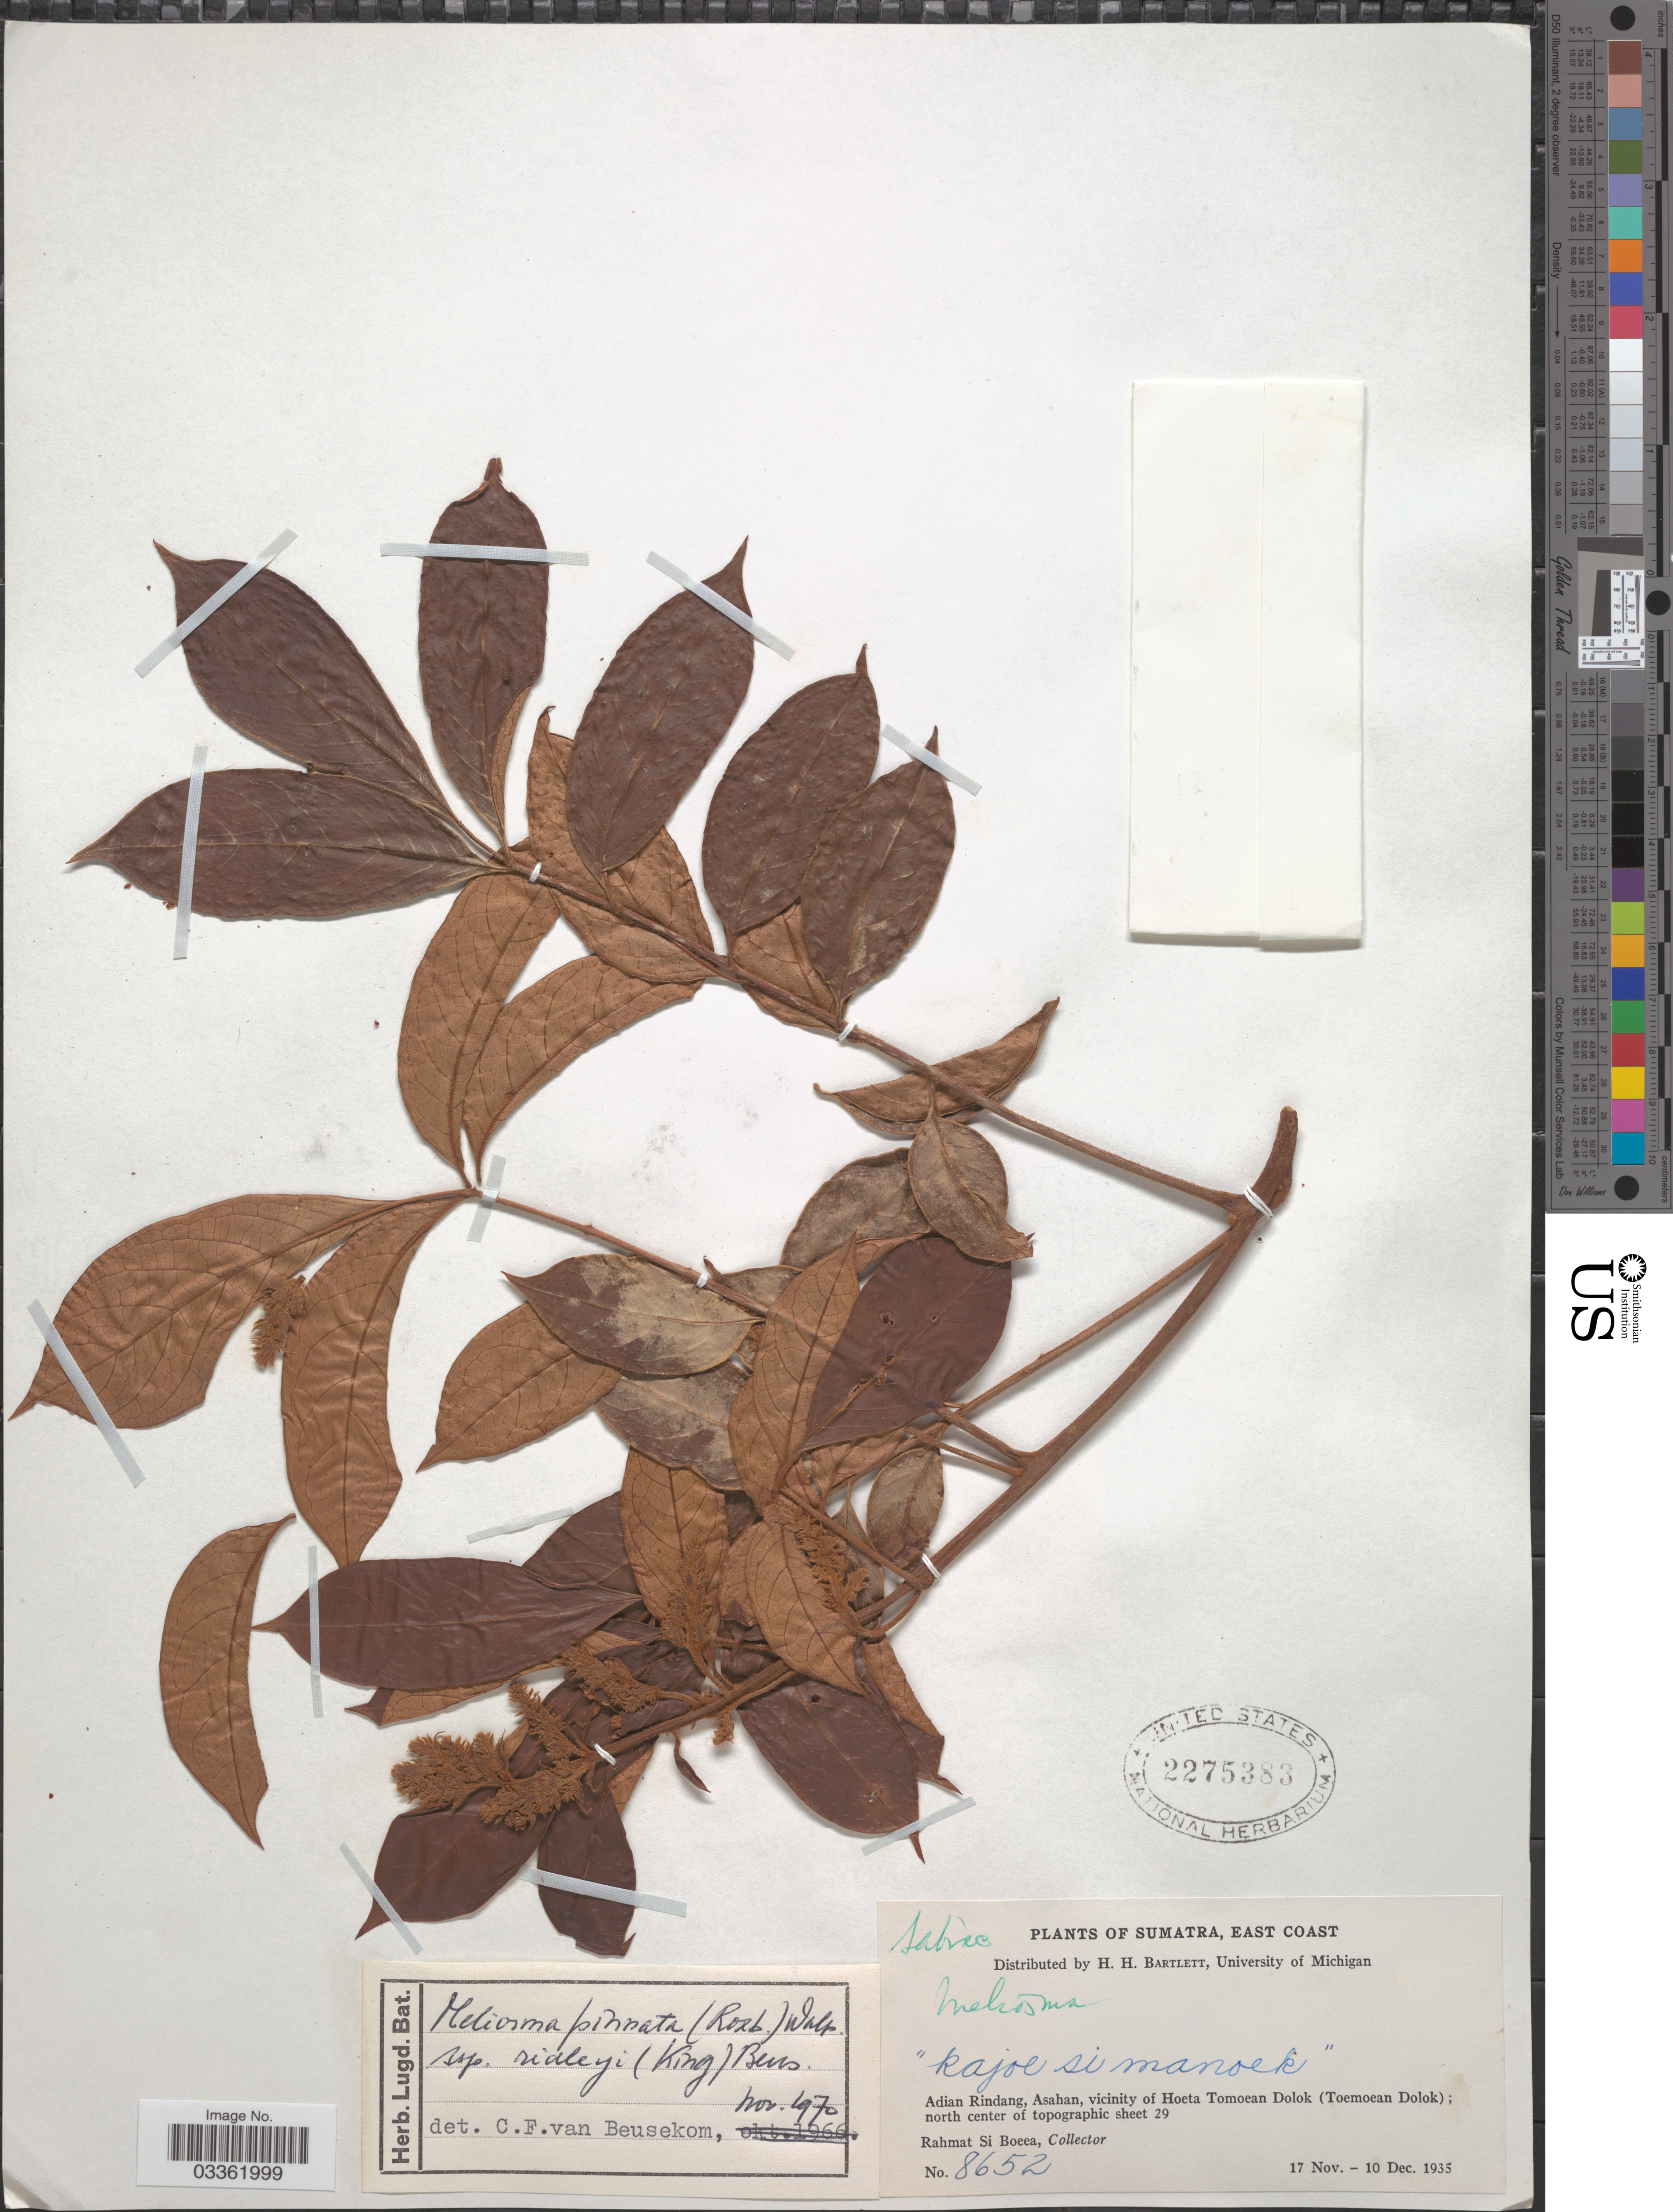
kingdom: Plantae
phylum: Tracheophyta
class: Magnoliopsida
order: Proteales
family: Sabiaceae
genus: Meliosma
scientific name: Meliosma pinnata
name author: Maxim.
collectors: Rahmat Si Boeea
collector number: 8652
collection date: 1935-11-17/1935-12-10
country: Indonesia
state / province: Sumatra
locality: East Coast. Adian Rindang, Asahan, vicinity of Hoeta Tomoean Dolok (Toemoean Dolok); north center of topographic sheet 29.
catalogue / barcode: US 2275383